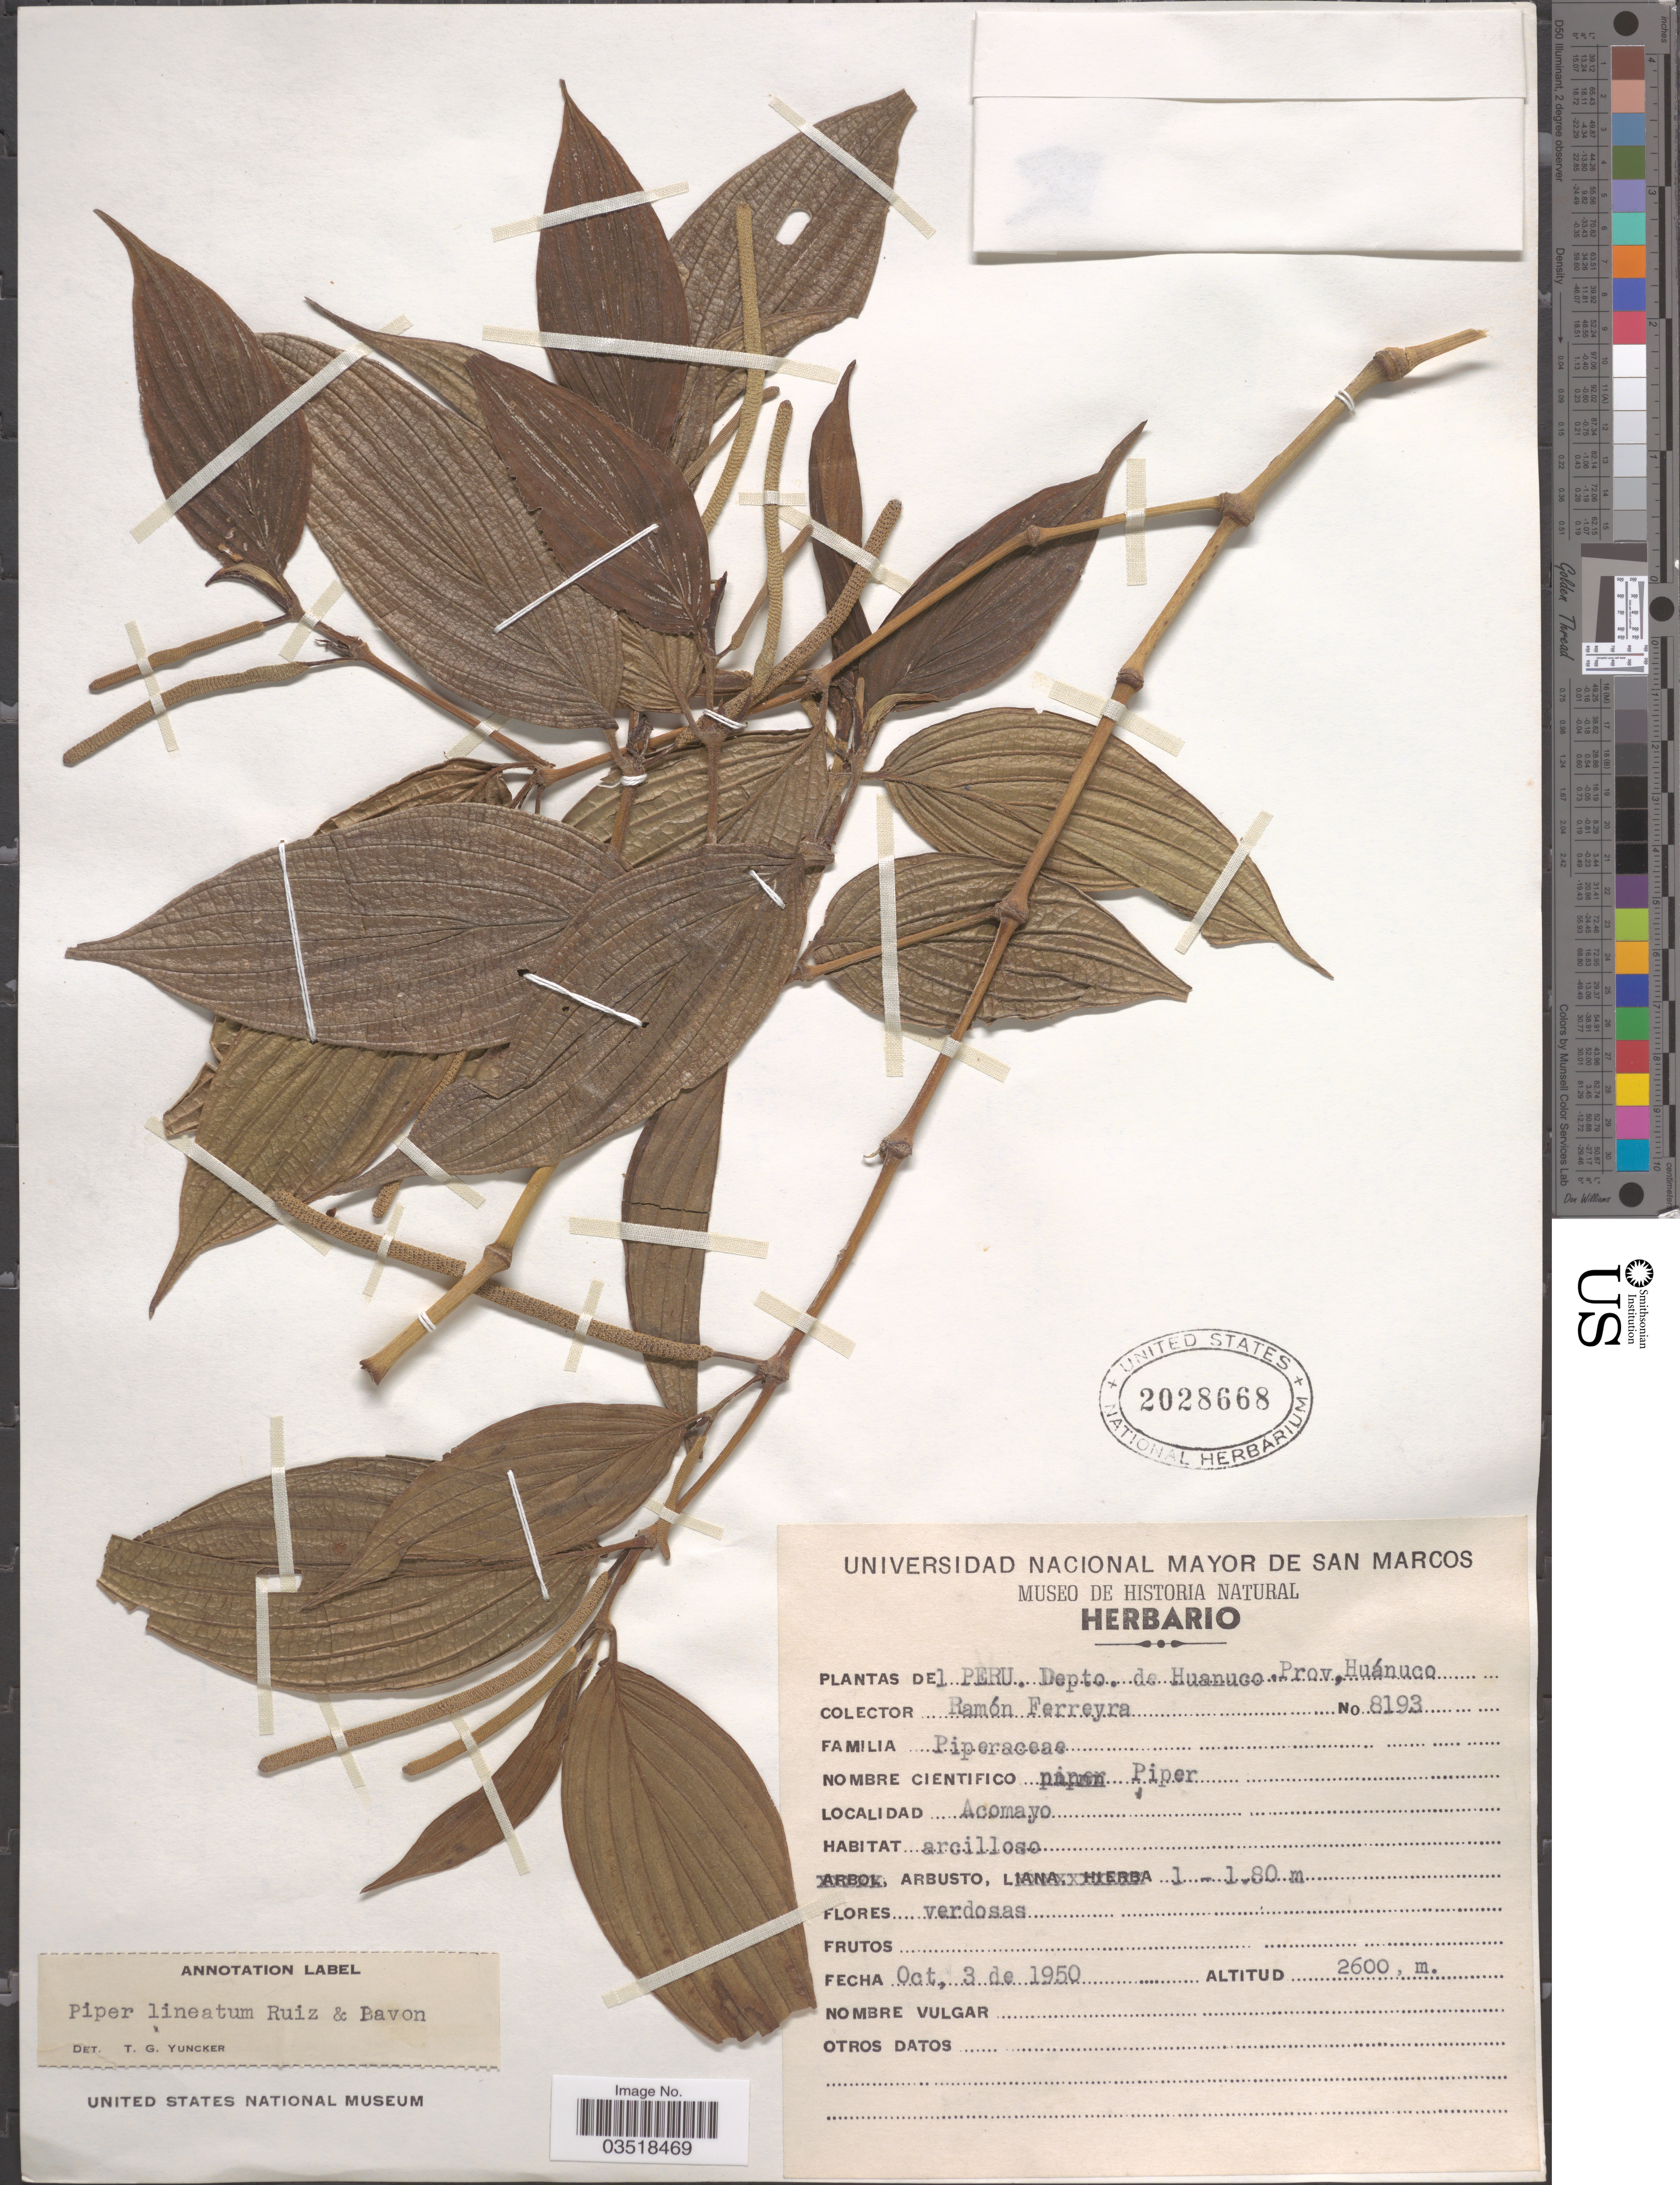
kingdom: Plantae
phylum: Tracheophyta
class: Magnoliopsida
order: Piperales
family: Piperaceae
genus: Piper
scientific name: Piper lineatum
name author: Ruiz & Pav.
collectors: R. A. Ferreyra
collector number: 8193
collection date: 1950-10-03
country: Peru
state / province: Huánuco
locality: Depto. de Huanuco. Acomayo.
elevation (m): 2600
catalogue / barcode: US 2028668